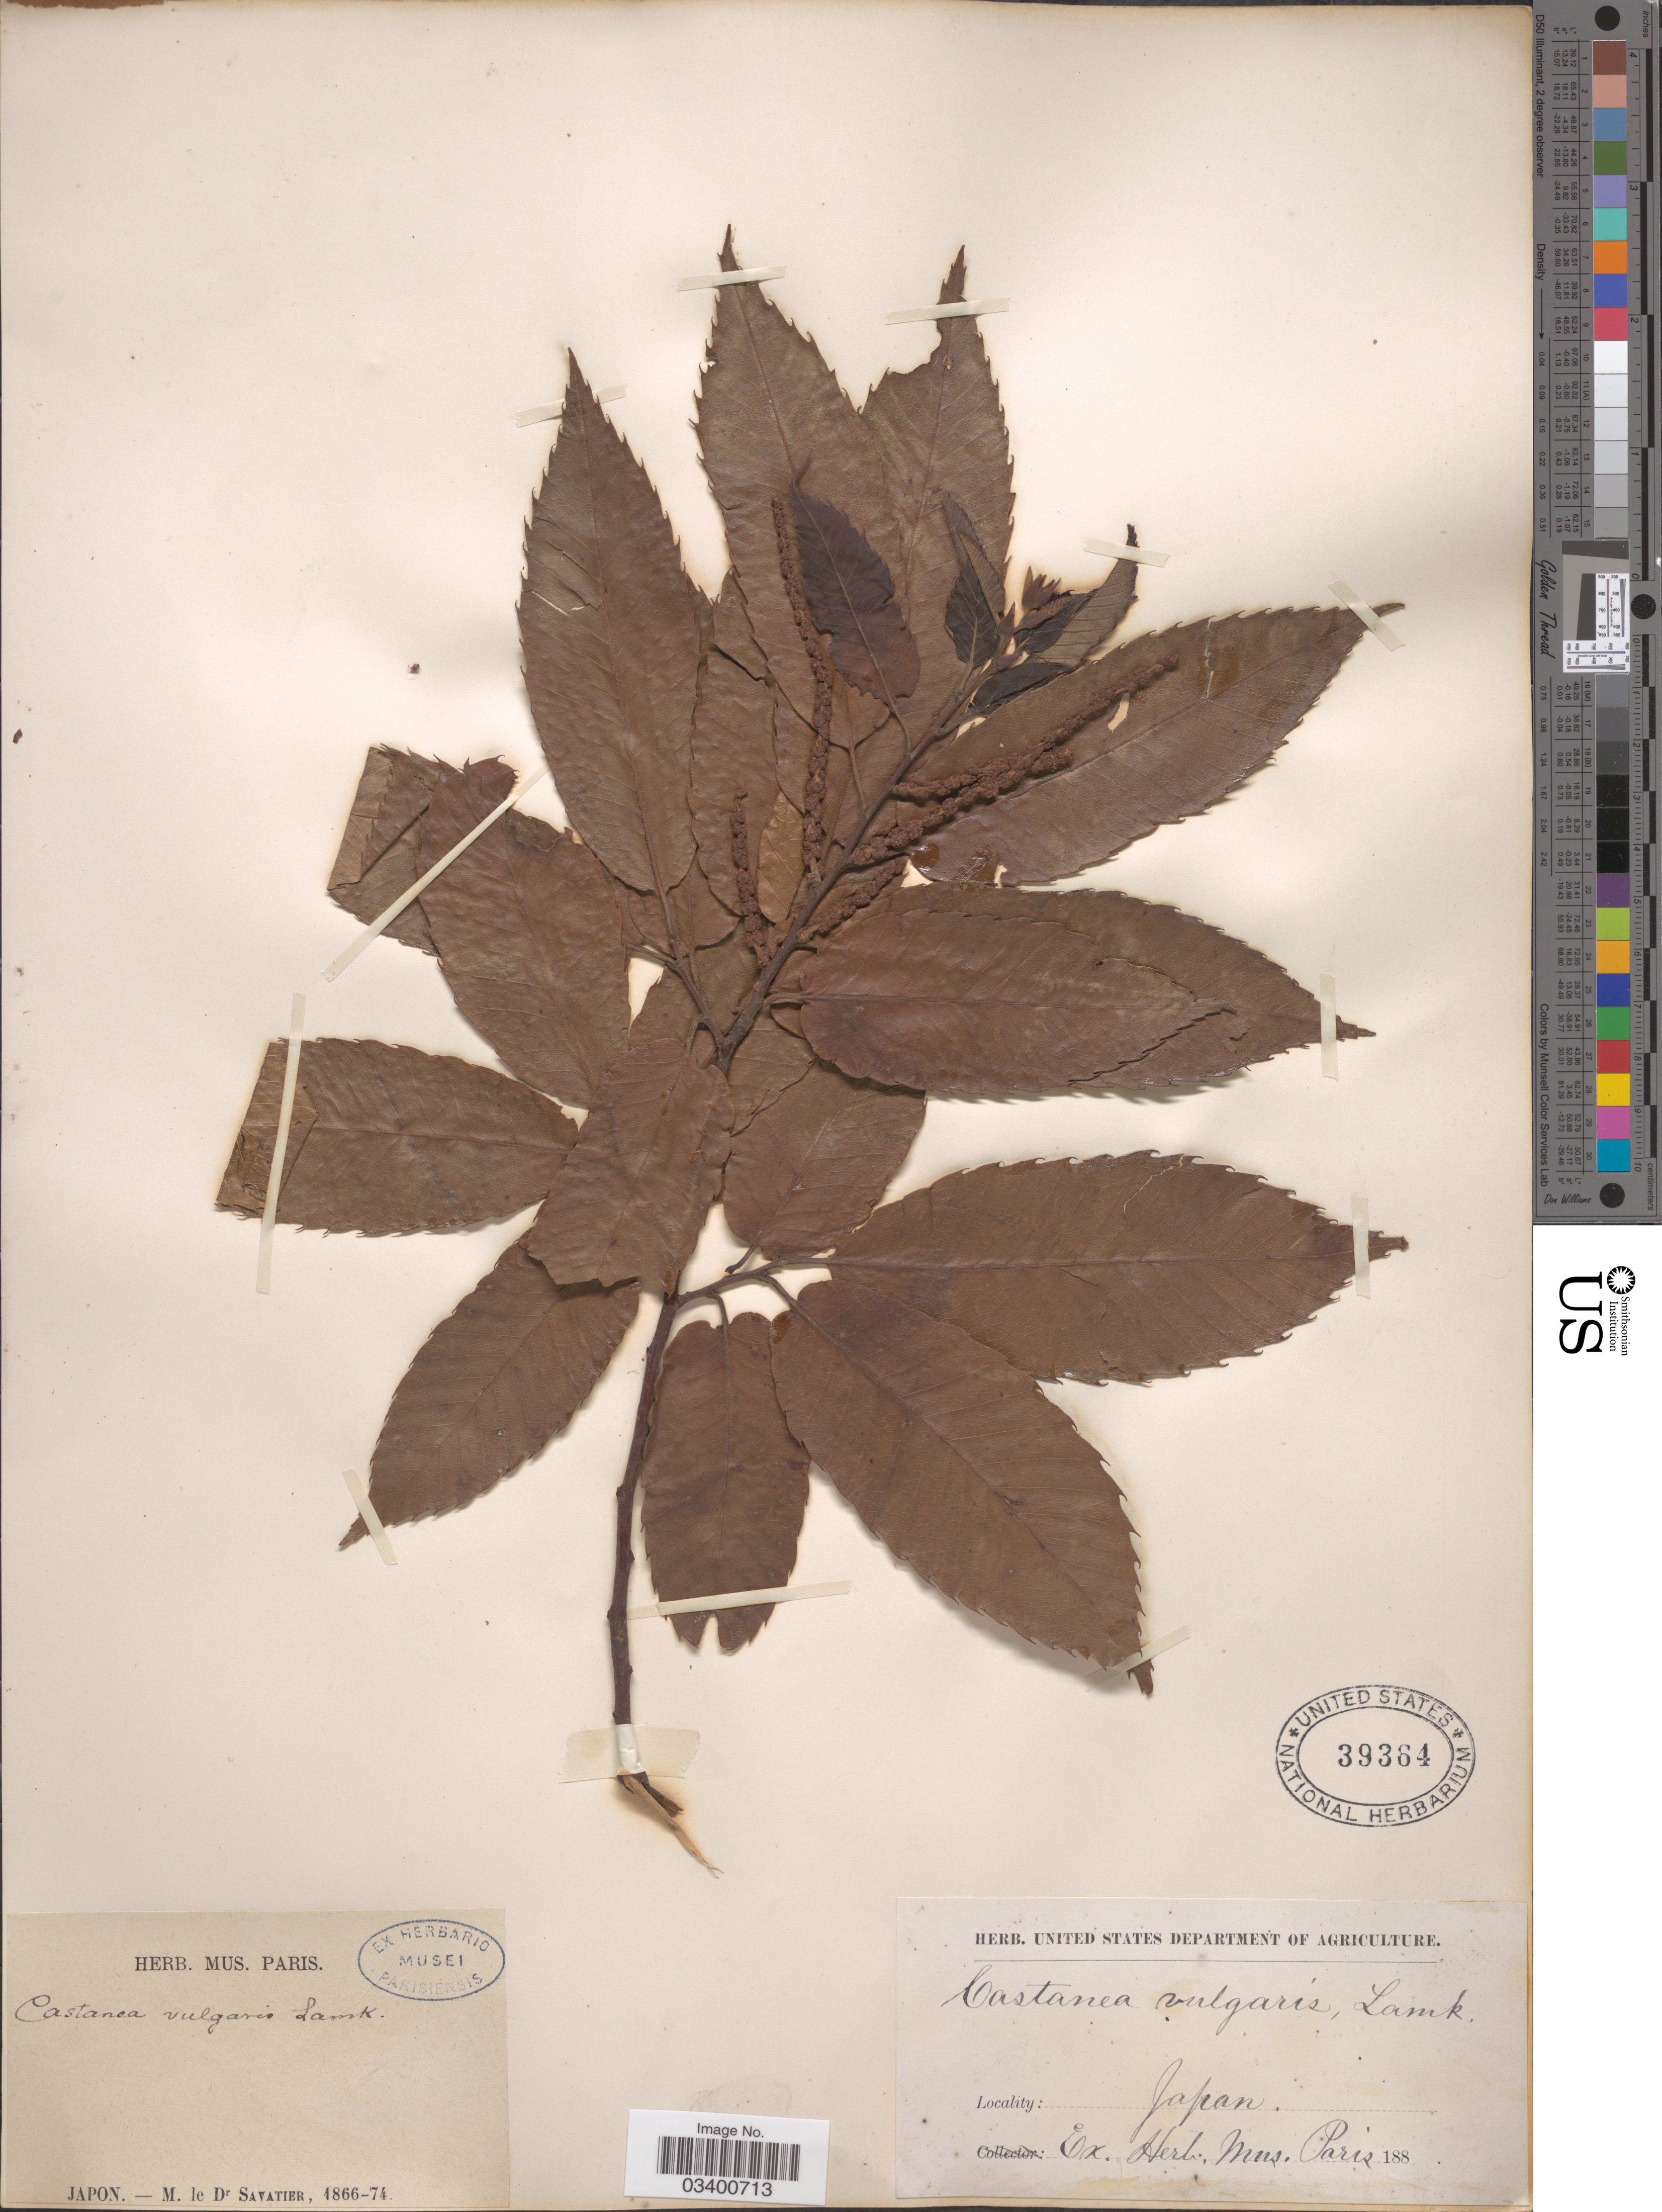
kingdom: Plantae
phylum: Tracheophyta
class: Magnoliopsida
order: Fagales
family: Fagaceae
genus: Castanea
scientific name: Castanea crenata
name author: Siebold & Zucc.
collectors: M. Savatier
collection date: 1866/1874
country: Japan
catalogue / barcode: US 39364